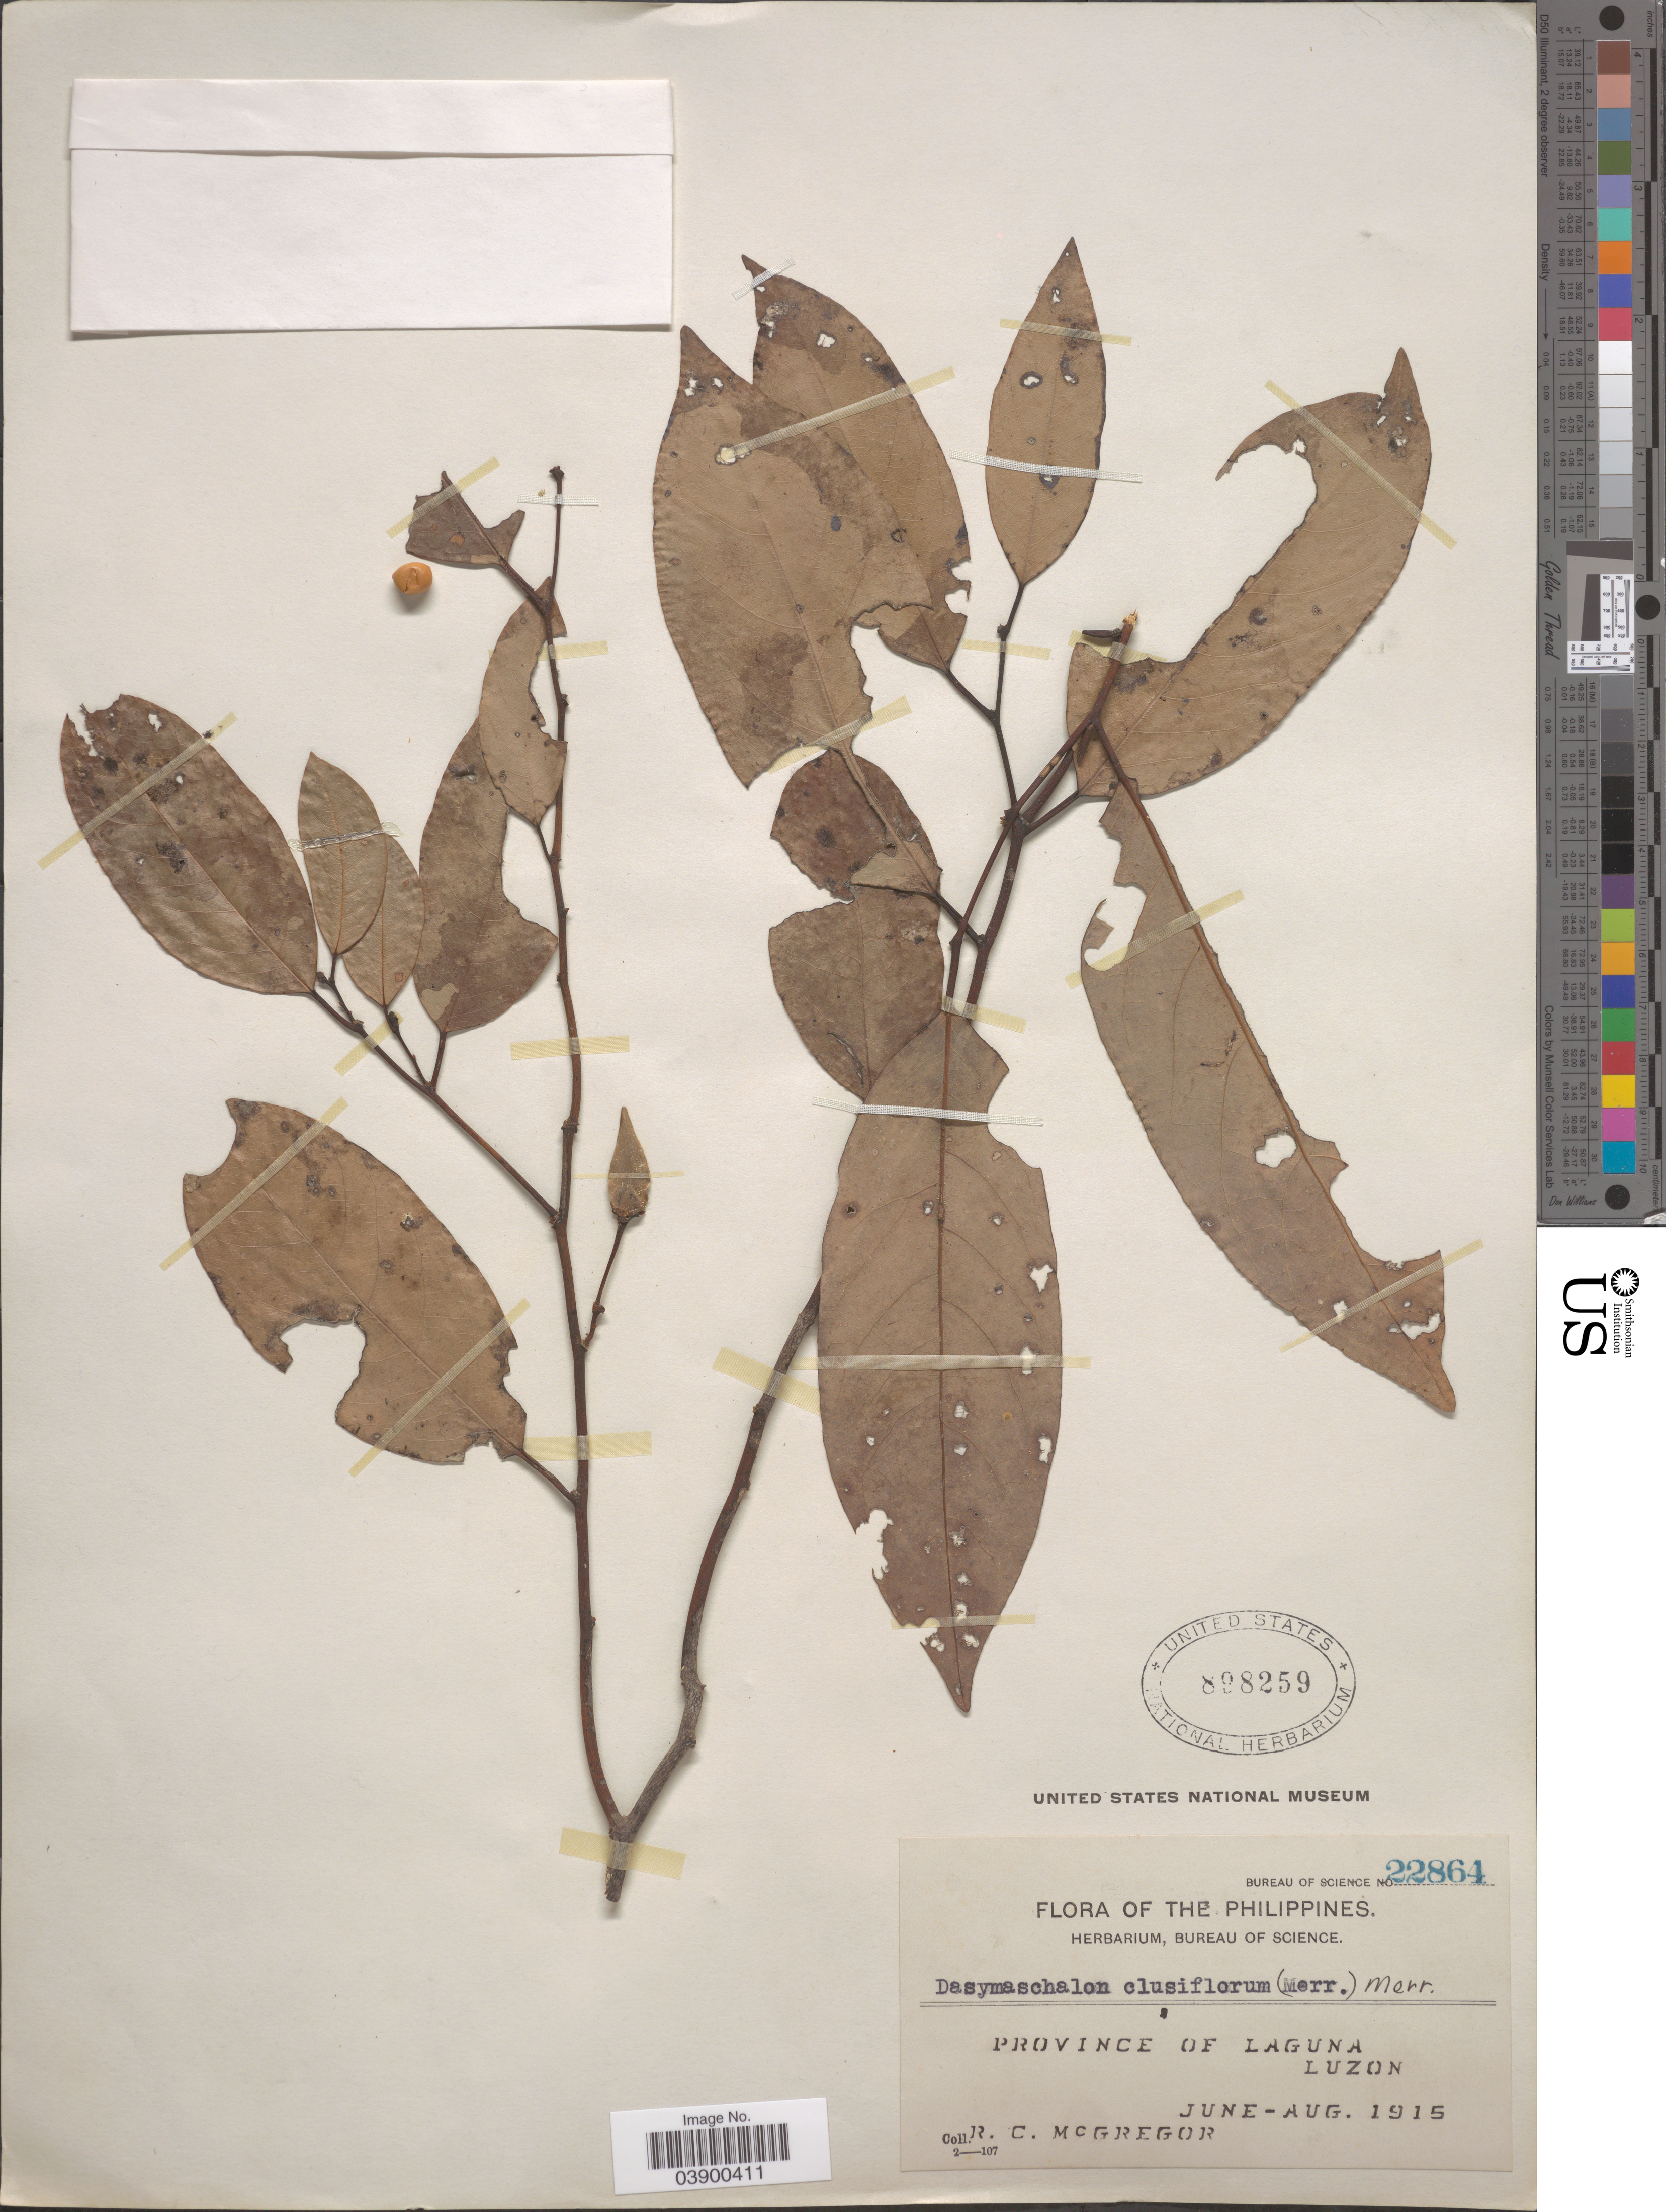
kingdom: Plantae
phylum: Tracheophyta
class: Magnoliopsida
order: Magnoliales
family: Annonaceae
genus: Dasymaschalon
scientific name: Dasymaschalon clusiflorum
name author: (Merr.) Merr.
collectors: R. C. McGregor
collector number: Bureau of Science 22864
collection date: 1915-06/1915-08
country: Philippines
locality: Province of Laguna, Luzon.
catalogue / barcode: US 898259